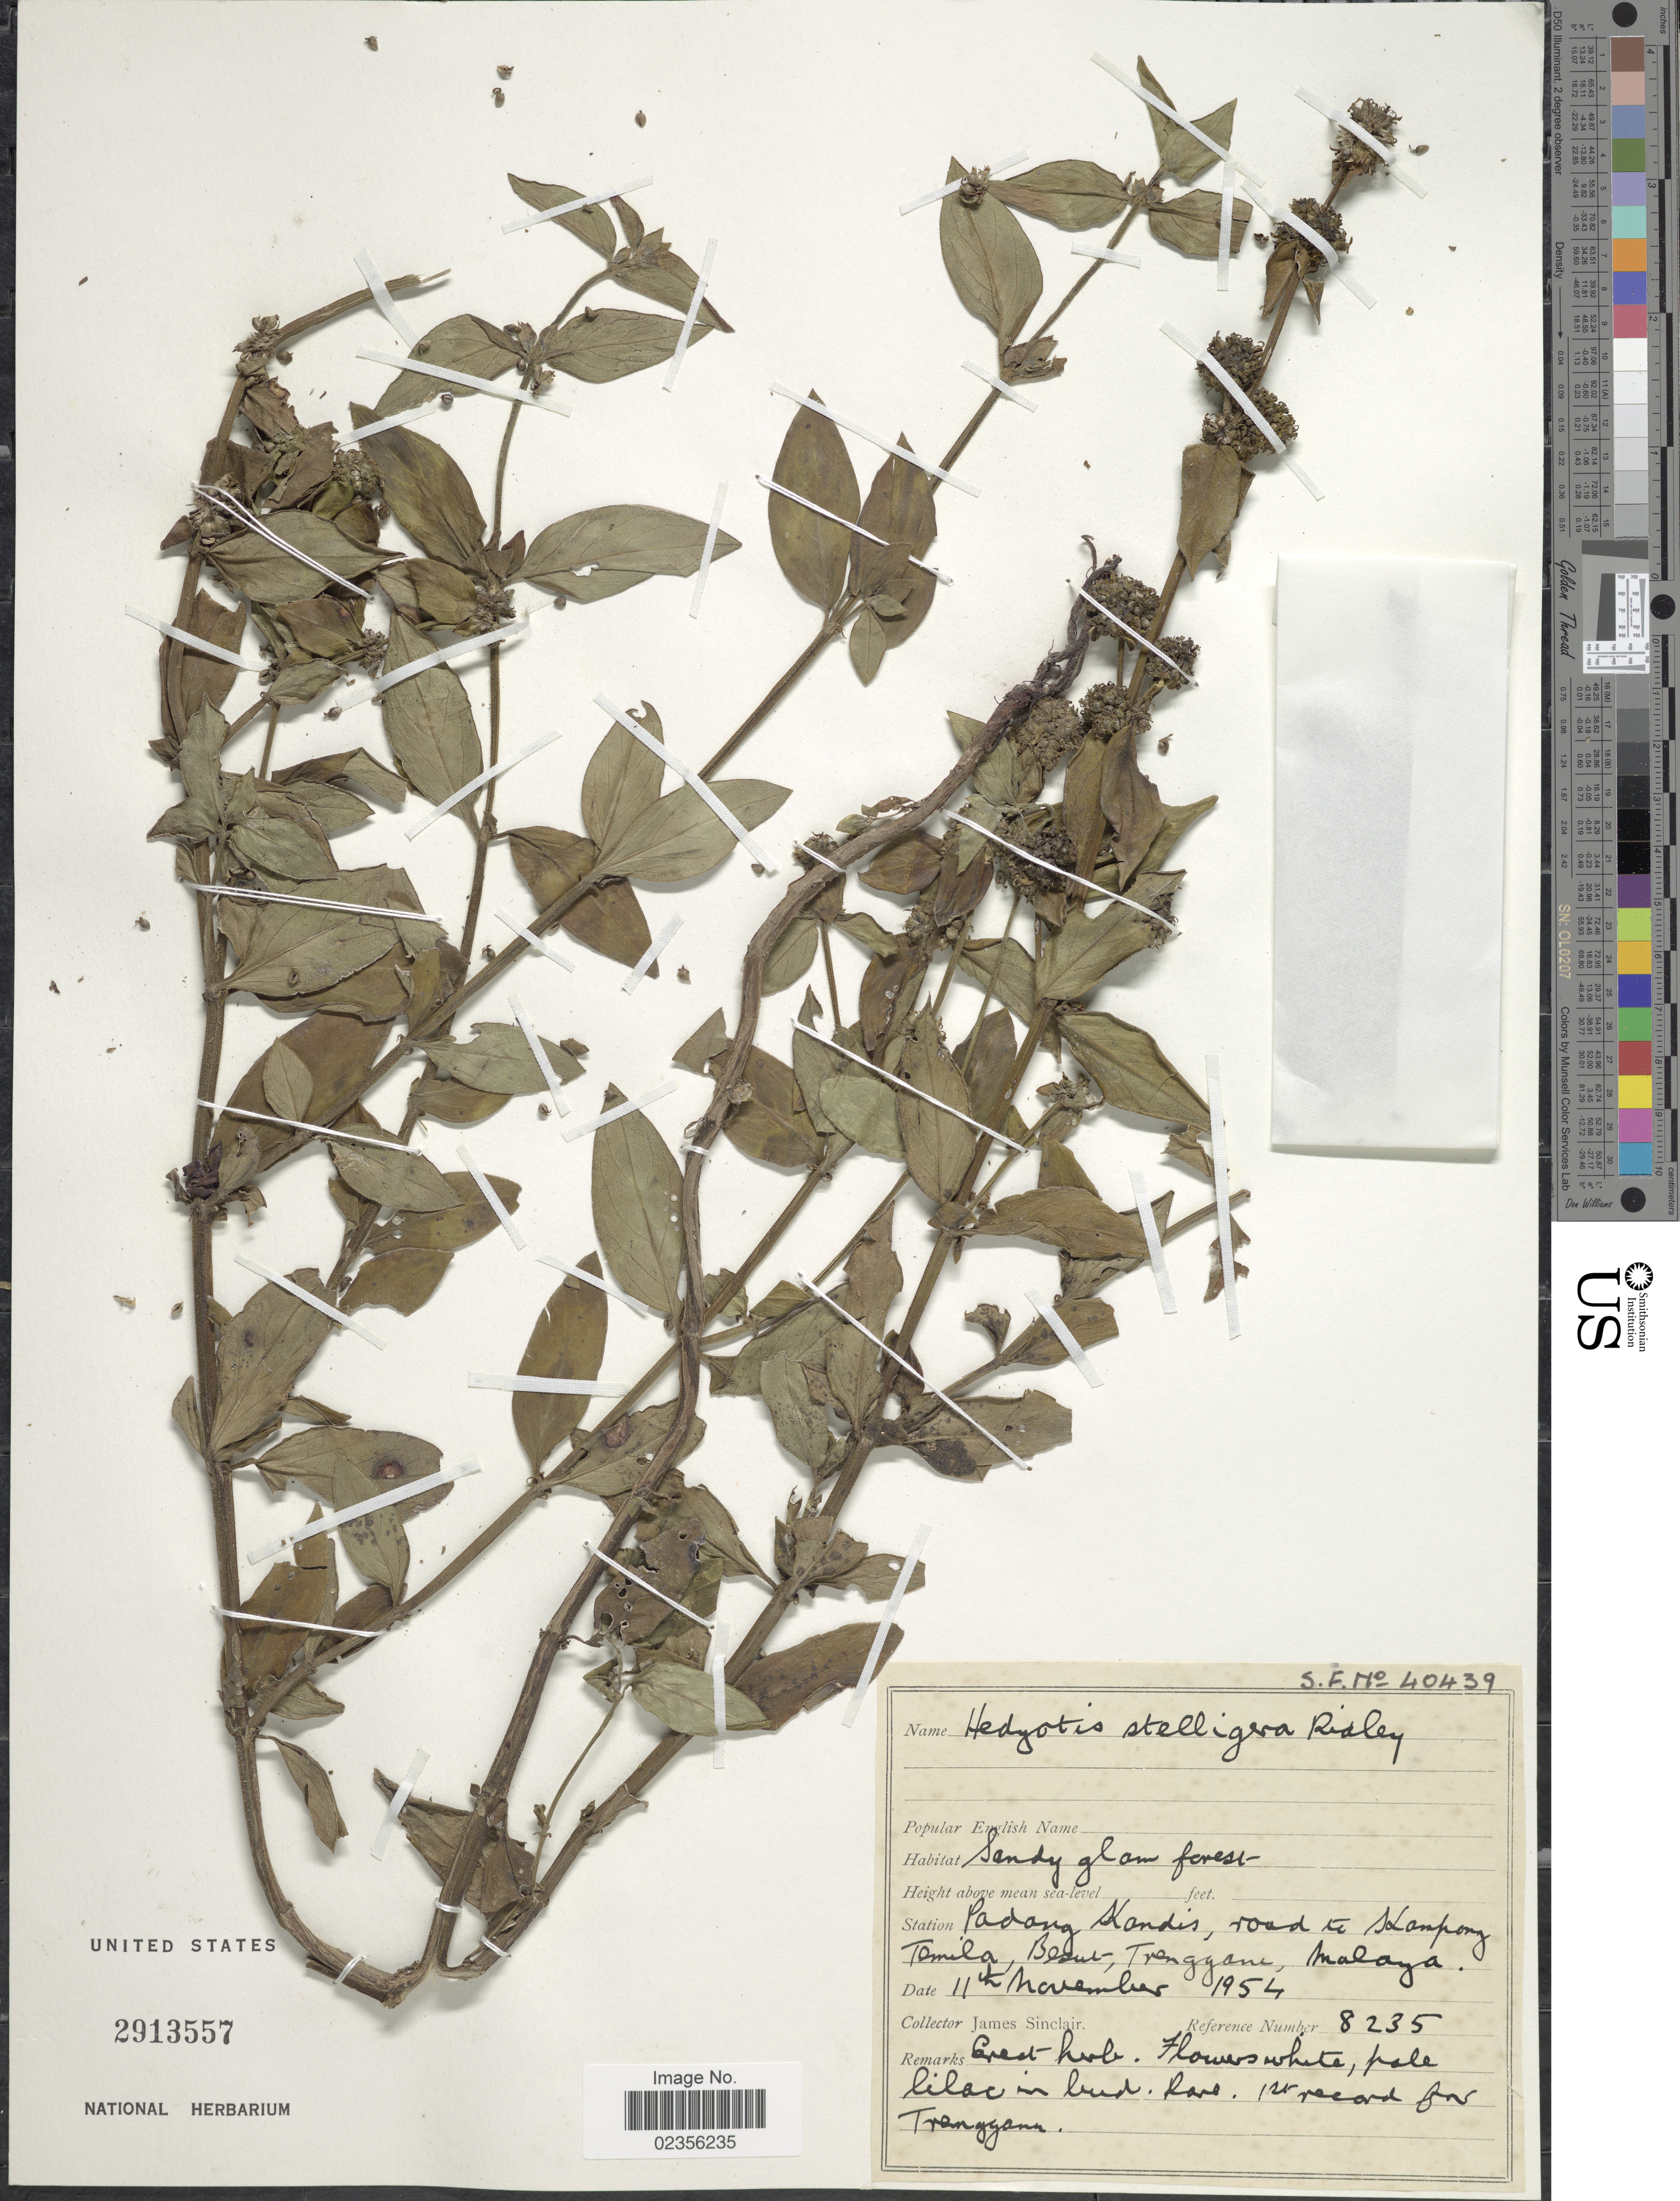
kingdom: Plantae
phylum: Tracheophyta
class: Magnoliopsida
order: Gentianales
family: Rubiaceae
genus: Hedyotis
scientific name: Hedyotis stelligera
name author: Ridl.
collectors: J. Sinclair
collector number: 8235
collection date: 1954-11-11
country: Malaysia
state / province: Terengganu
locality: Padang Kandis, road to Kampong Temila, Besut, Trenggani, Malaya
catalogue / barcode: US 2913557